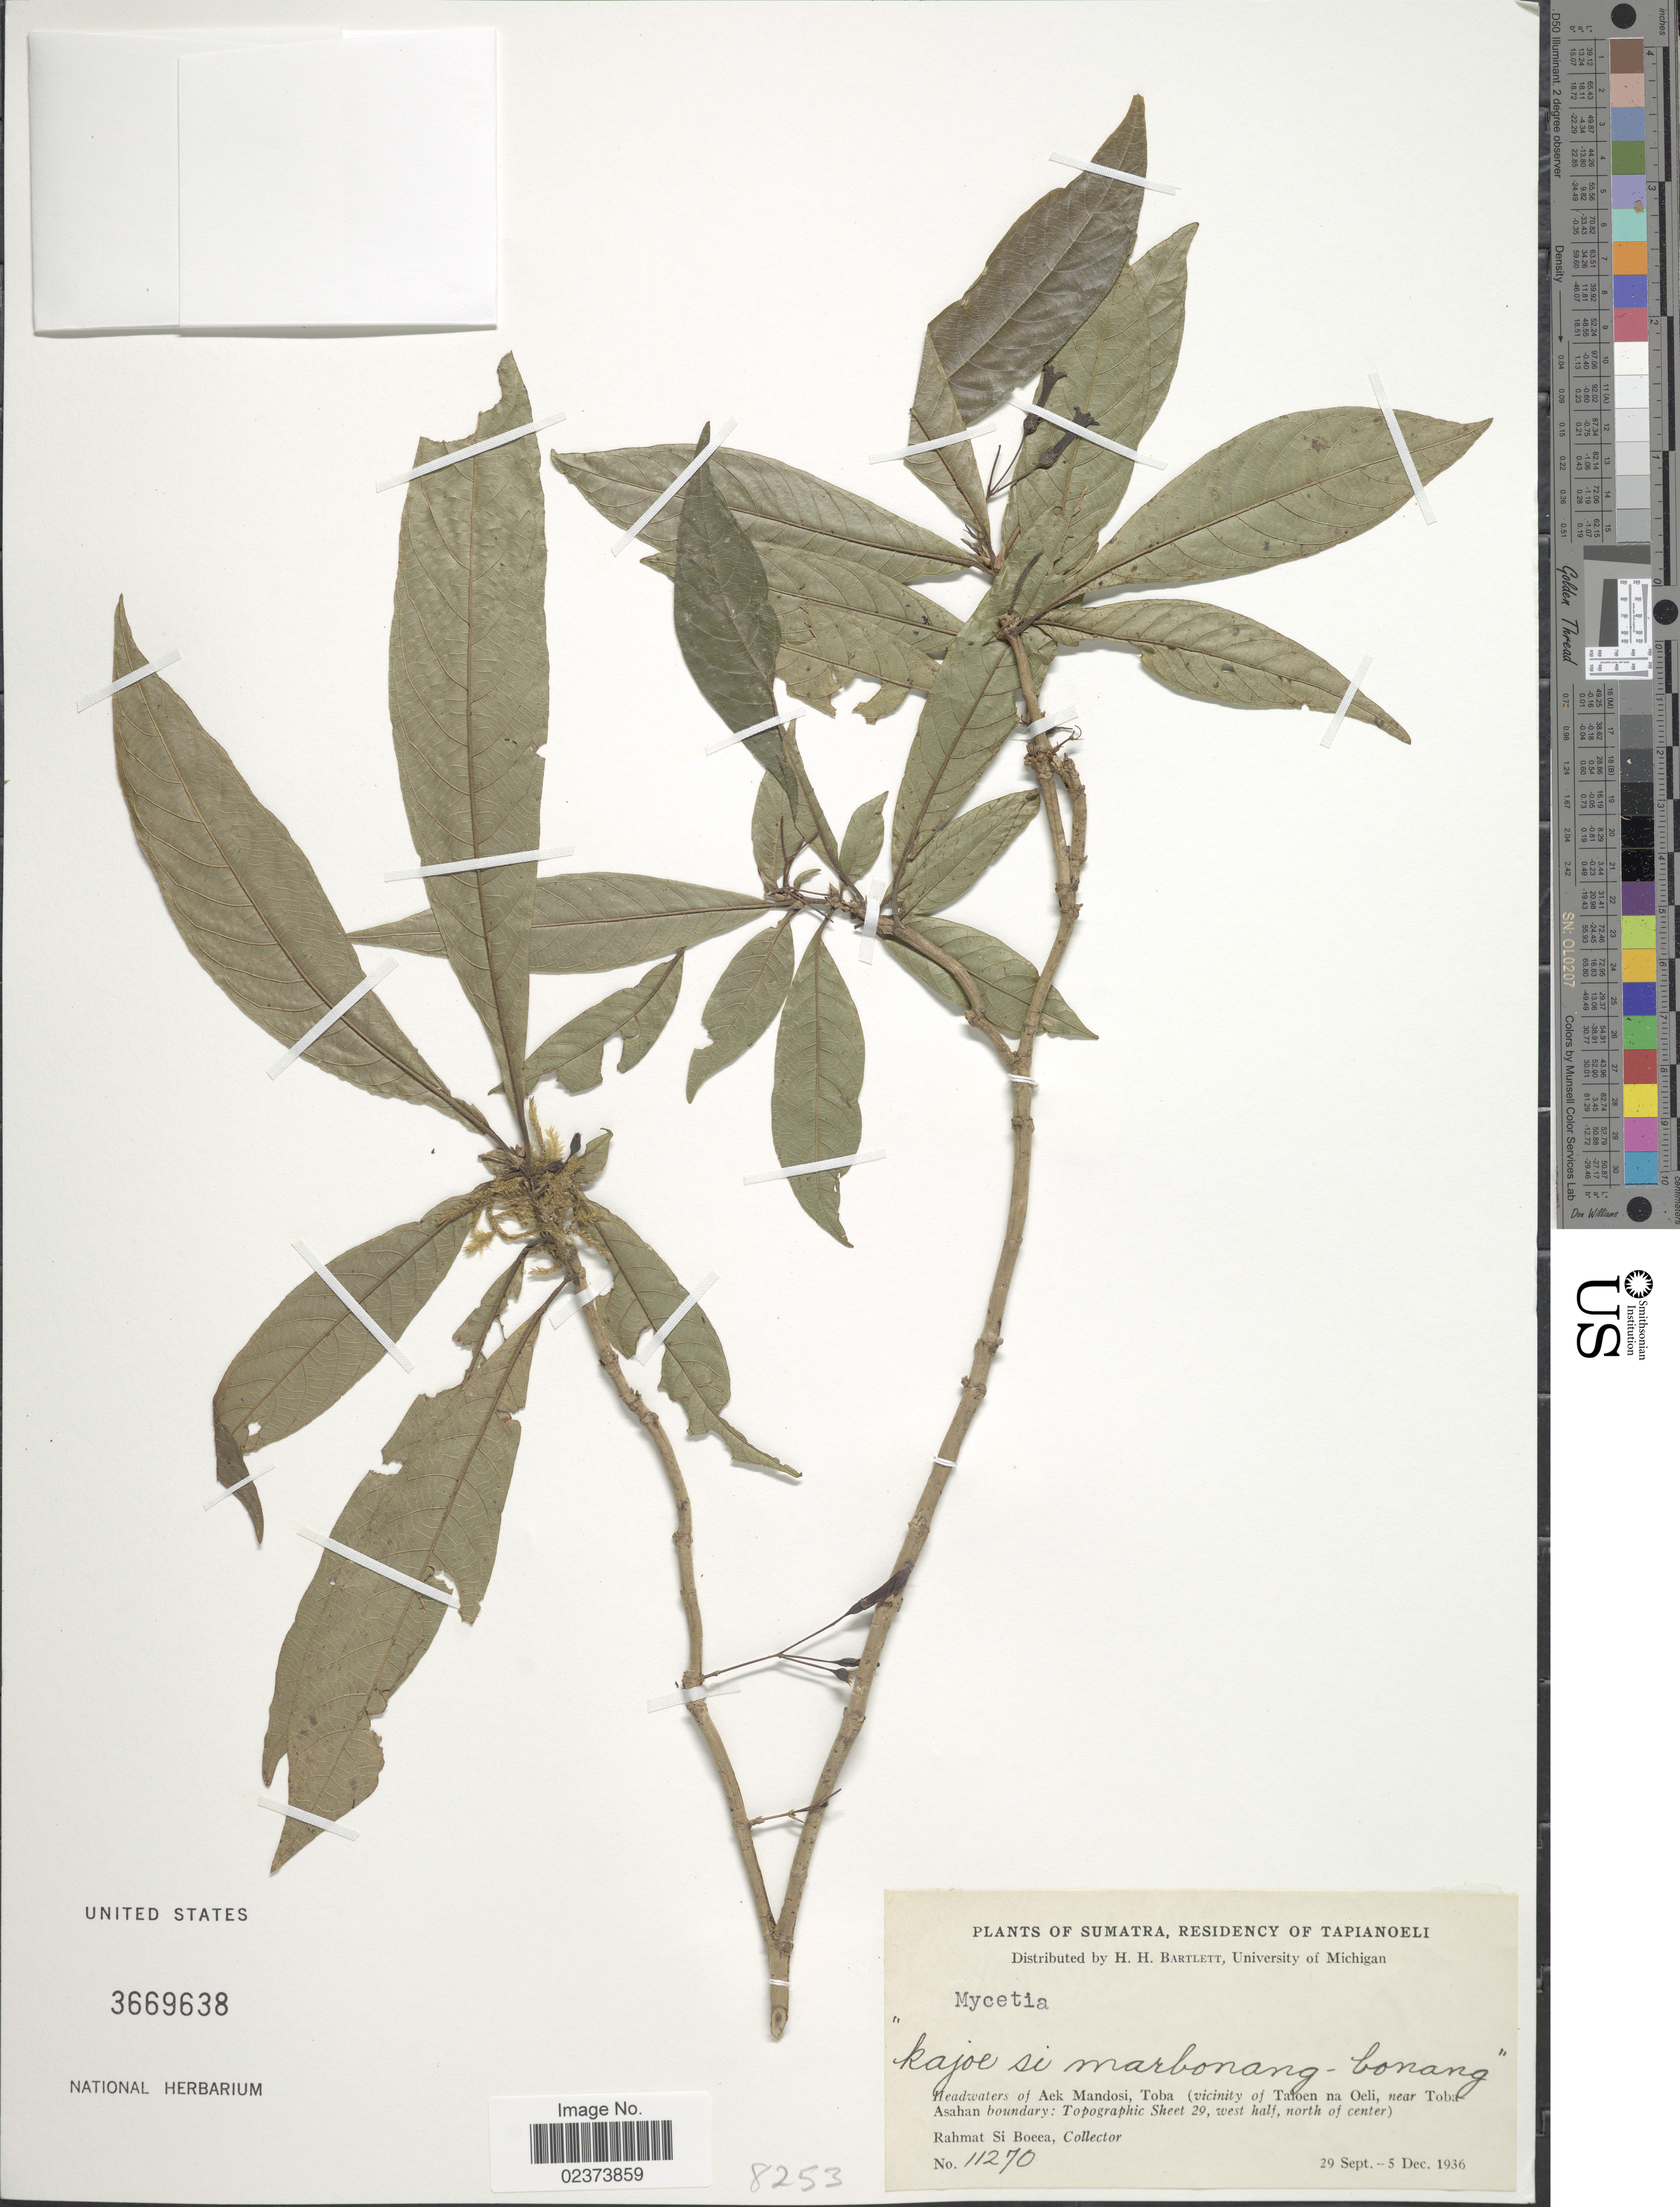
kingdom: Plantae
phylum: Tracheophyta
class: Magnoliopsida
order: Gentianales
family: Rubiaceae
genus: Mycetia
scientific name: Mycetia sp.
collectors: Rahmat Si Boeea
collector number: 11270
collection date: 1936-09-29/1936-12-05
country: Indonesia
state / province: Sumatra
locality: Sumatra, Residency of Tapianoeli, Headwaters of Aek Mandosi, Toba (vicinity of Taloen na Oeli, near Toba Ashan boundary: Topographic Sheet 29, west half, north of center)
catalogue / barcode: US 3669638